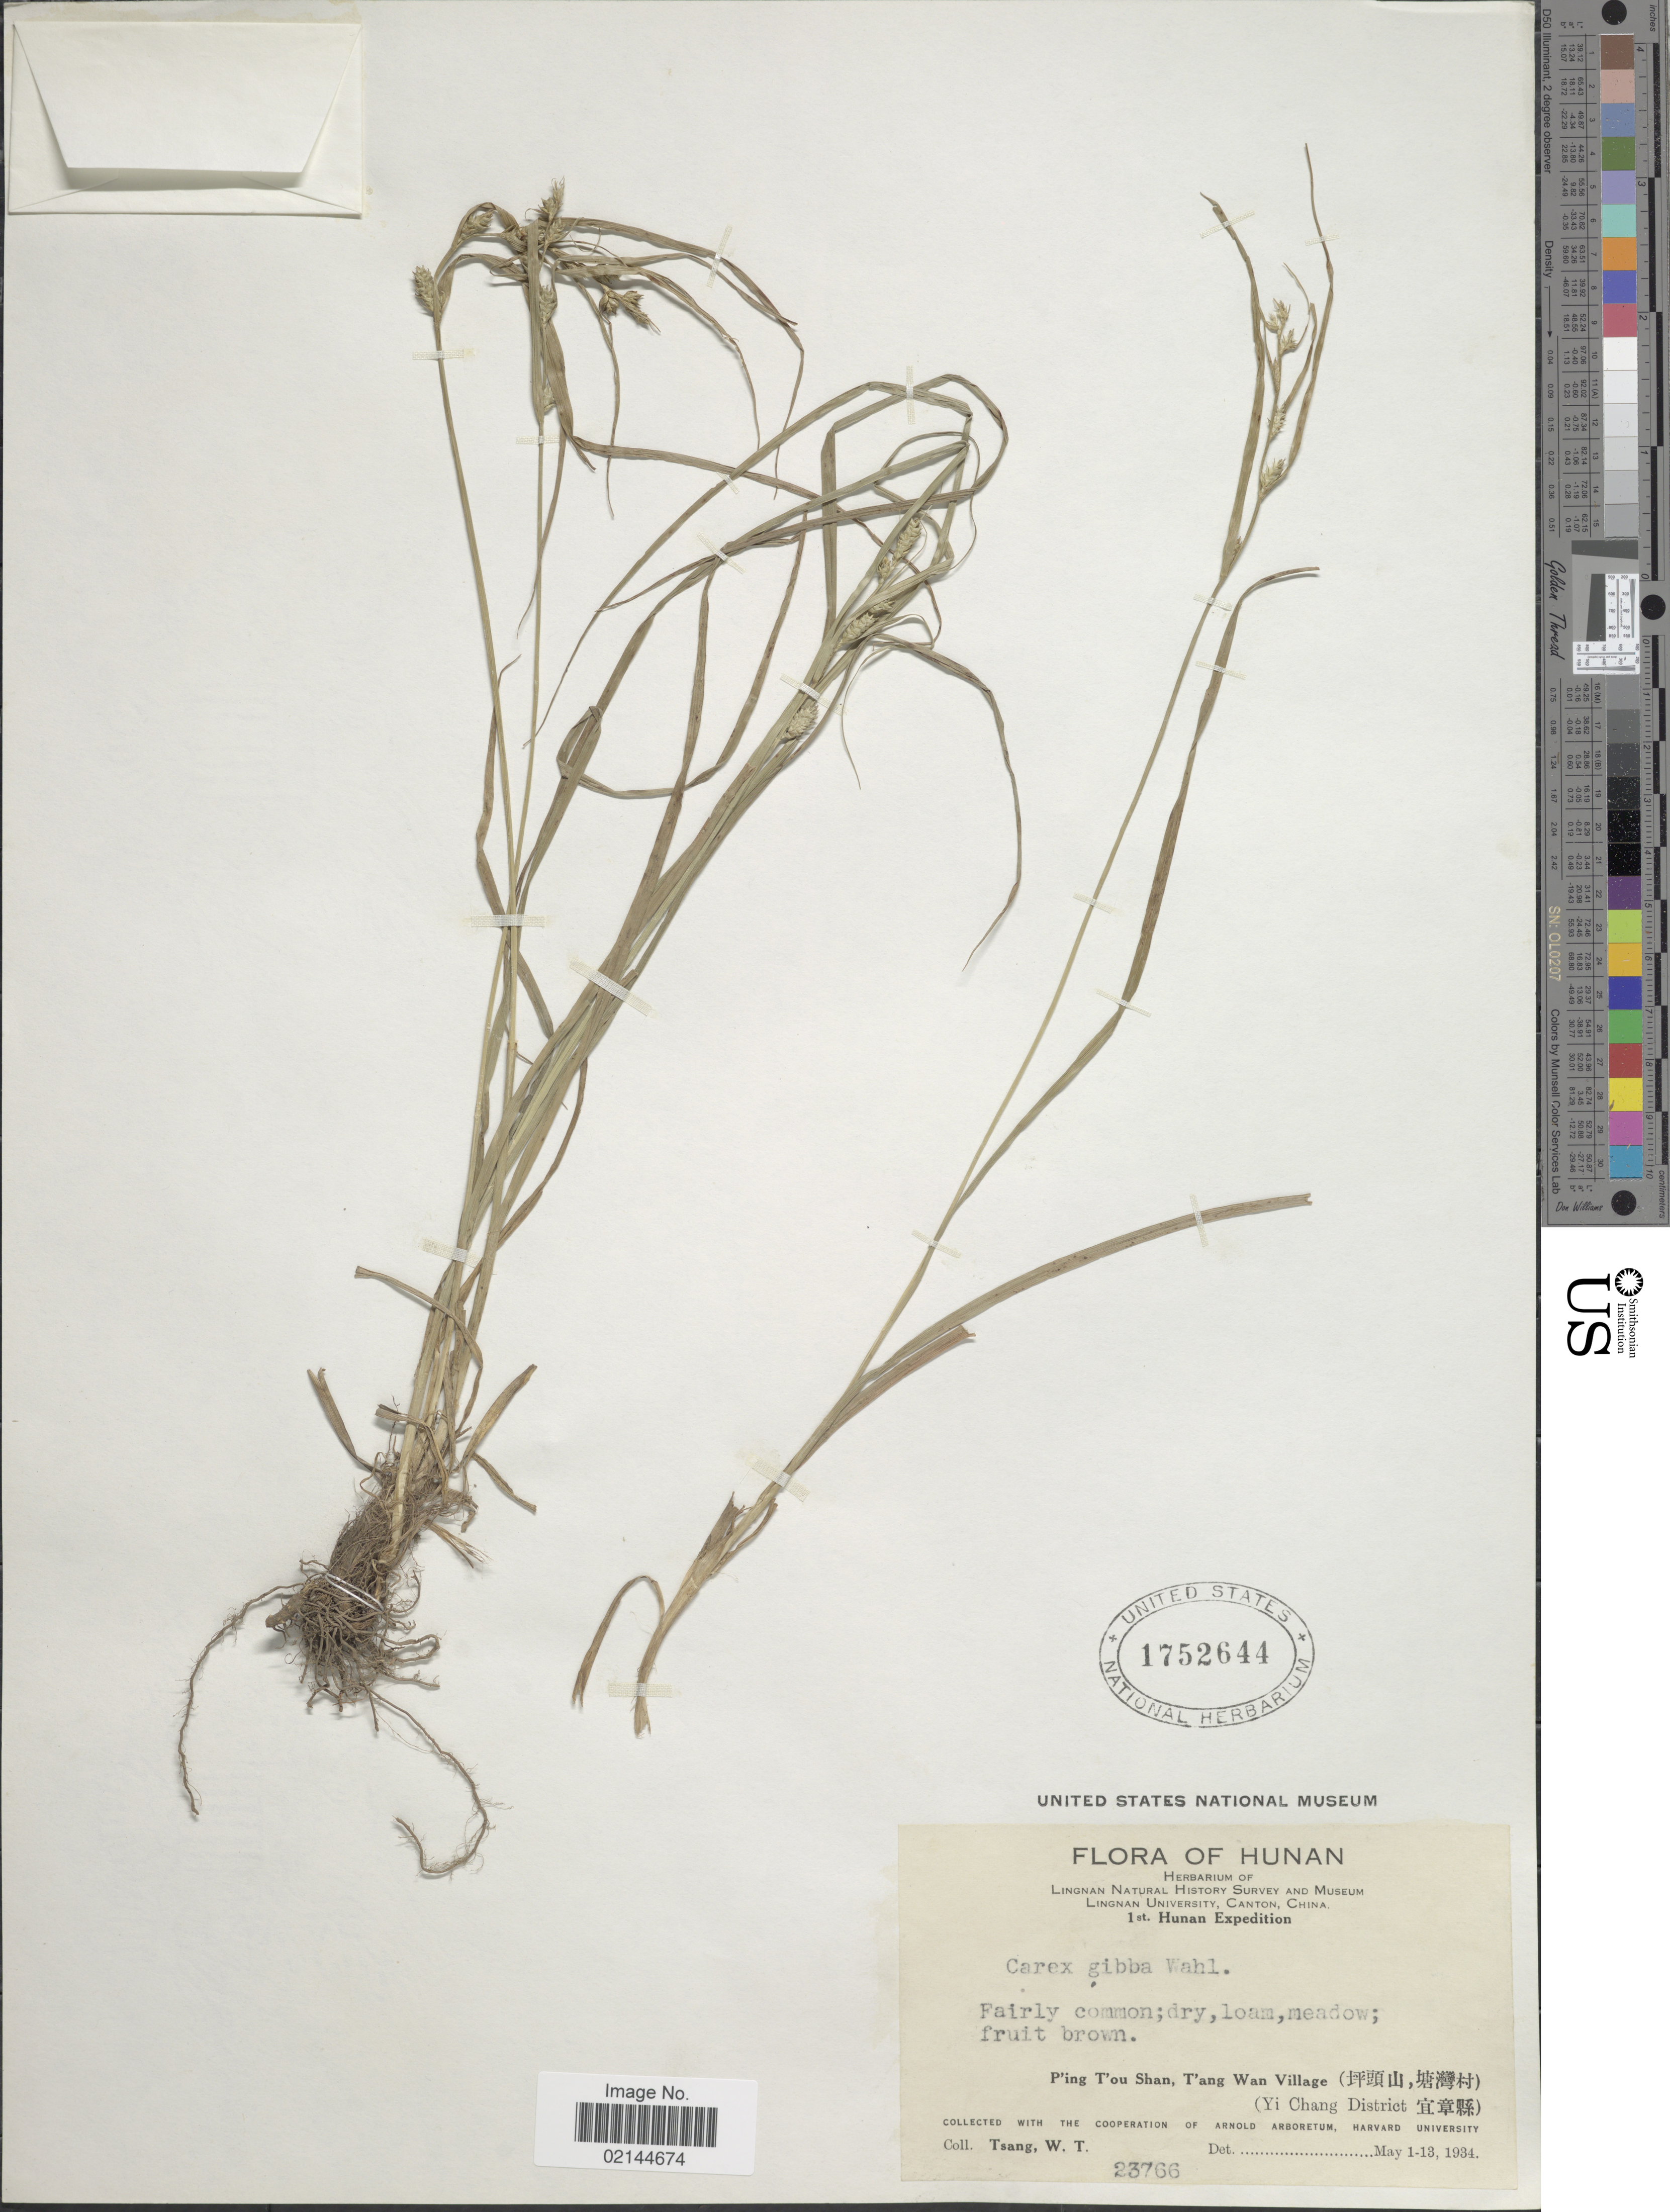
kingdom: Plantae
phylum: Tracheophyta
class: Liliopsida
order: Poales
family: Cyperaceae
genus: Carex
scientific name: Carex gibba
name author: Wahlenb.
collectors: W. T. Tsang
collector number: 23766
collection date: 1934-05-01/1934-05-13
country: China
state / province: Hunan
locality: Ping T'ou Shan, T'ang Wan Village. Yi Chang District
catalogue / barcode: US 1752644